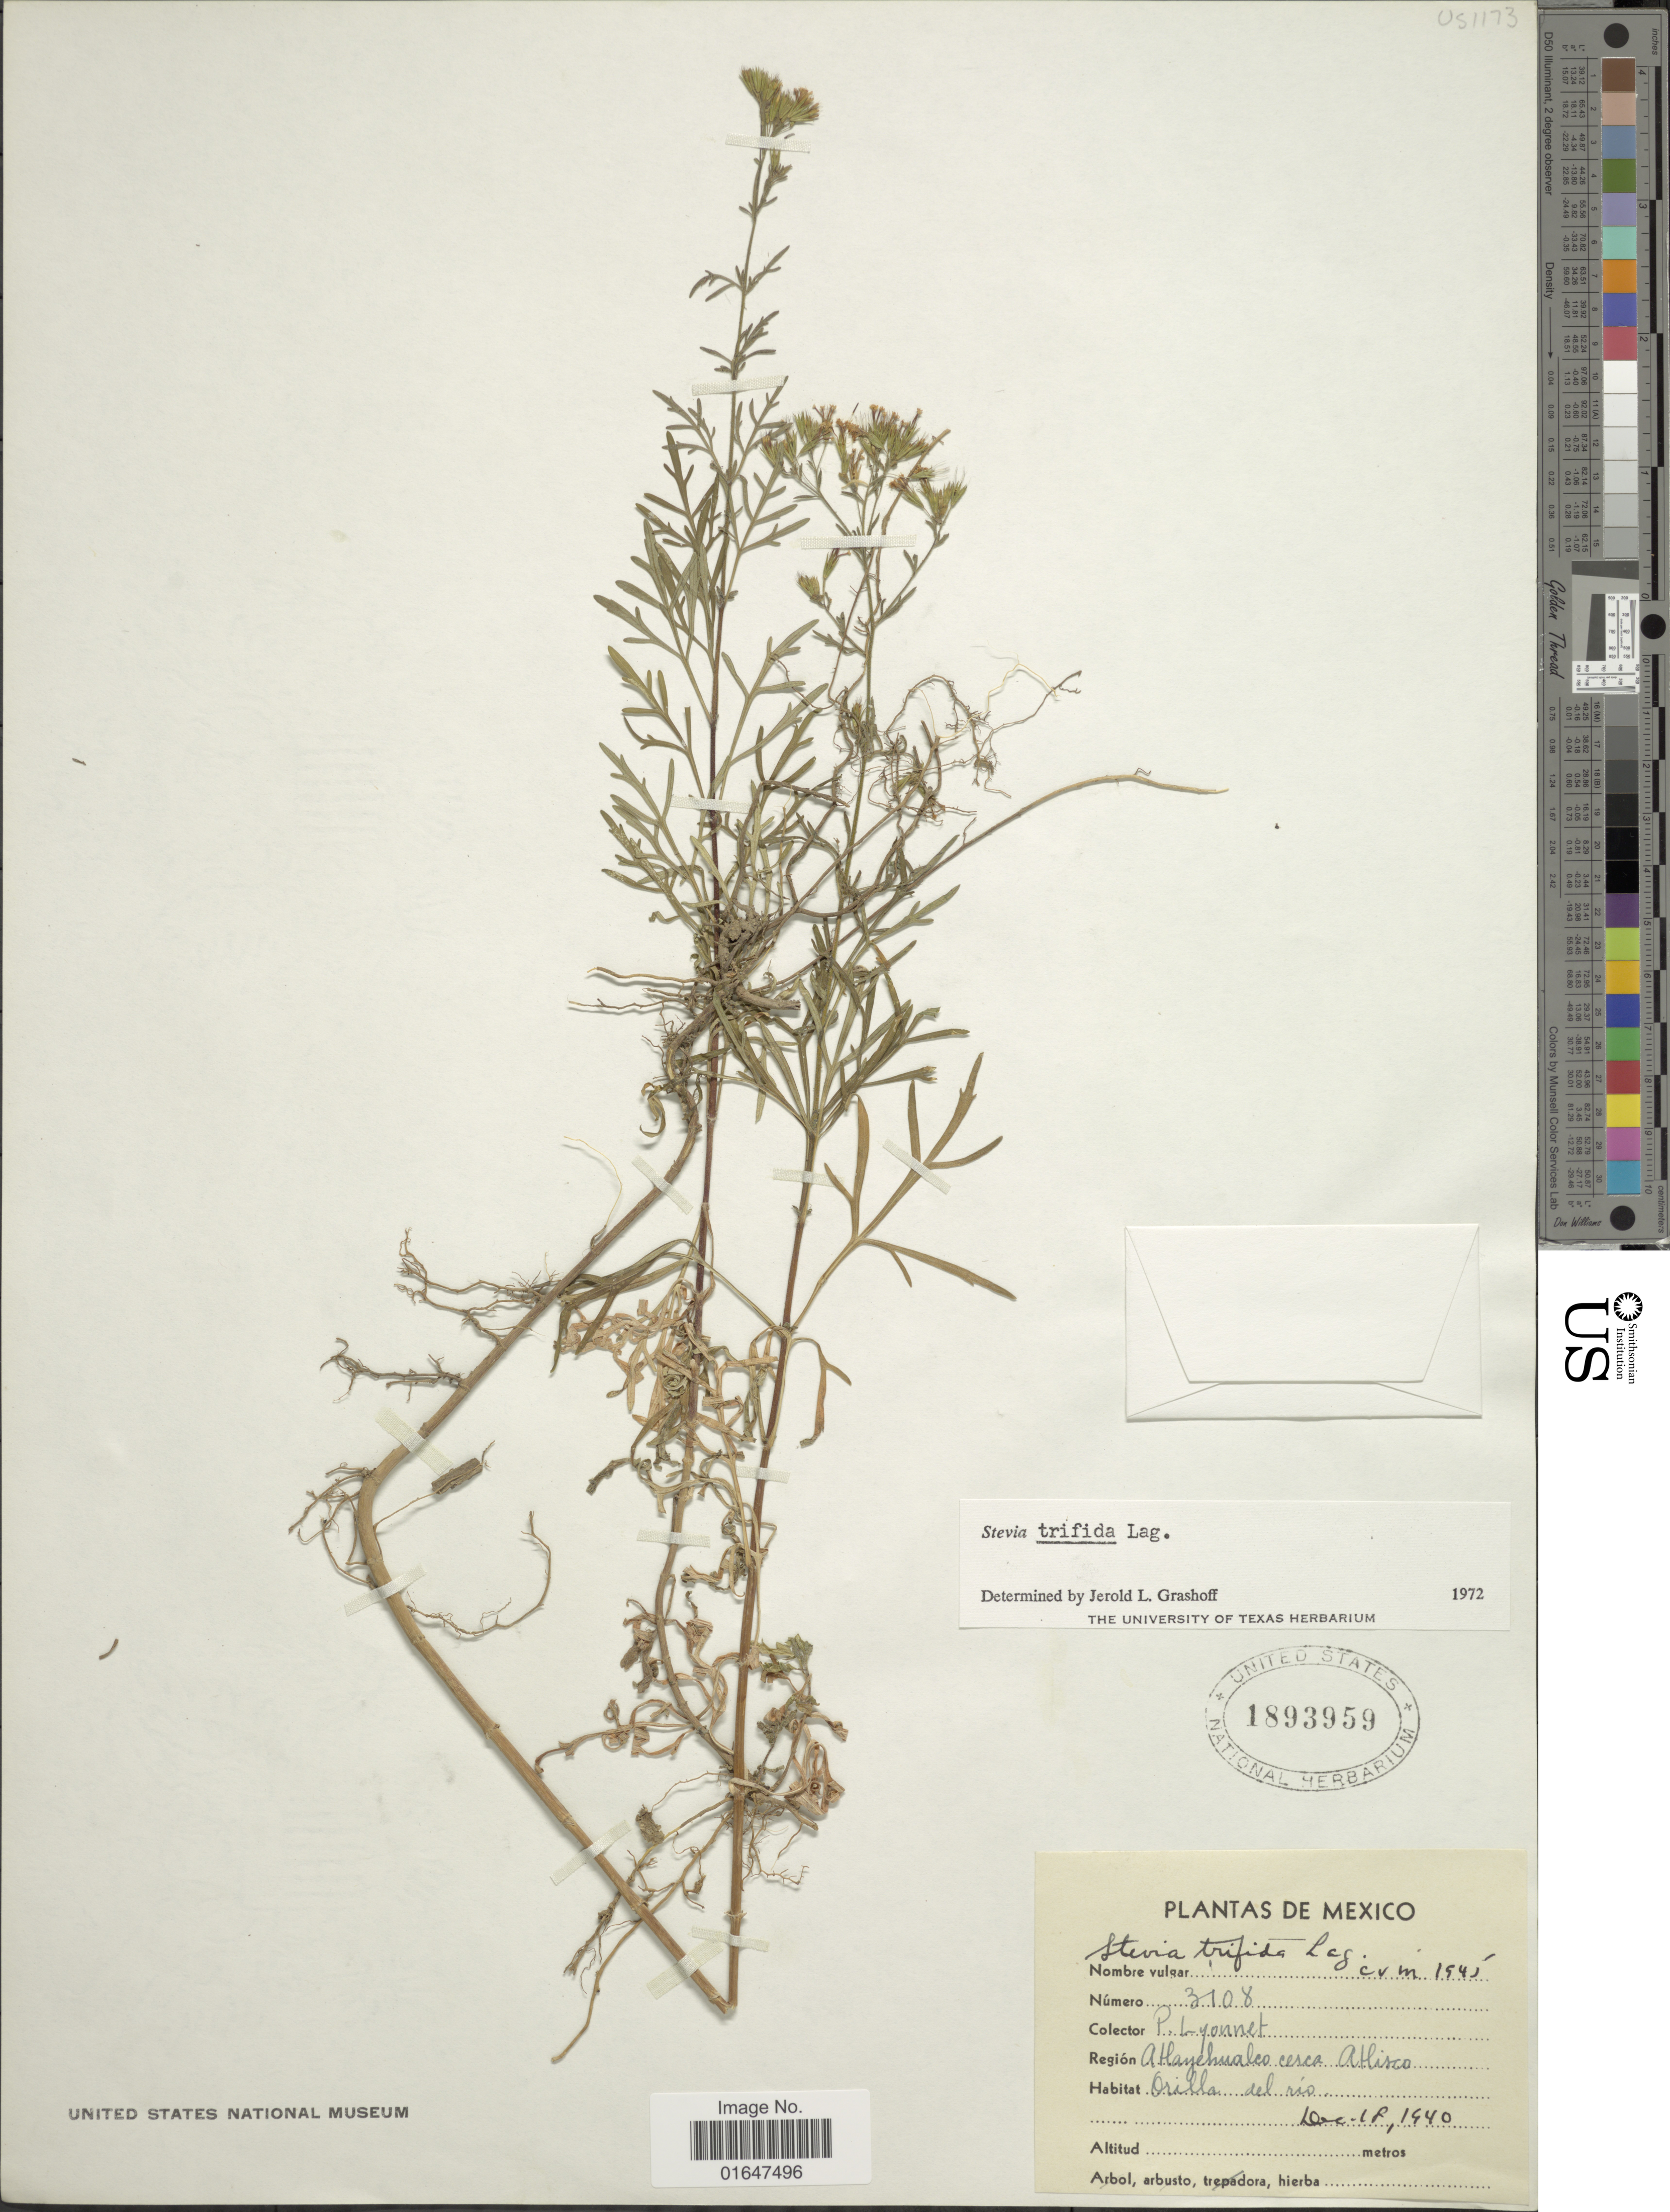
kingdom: Plantae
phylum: Tracheophyta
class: Magnoliopsida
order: Asterales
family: Asteraceae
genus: Stevia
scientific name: Stevia trifida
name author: Lag.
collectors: P. Lyonnet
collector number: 3108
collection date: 1940-12-18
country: Mexico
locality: Atlayehualco cerca Atlisco, Orilla del rio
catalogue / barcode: US 1893959